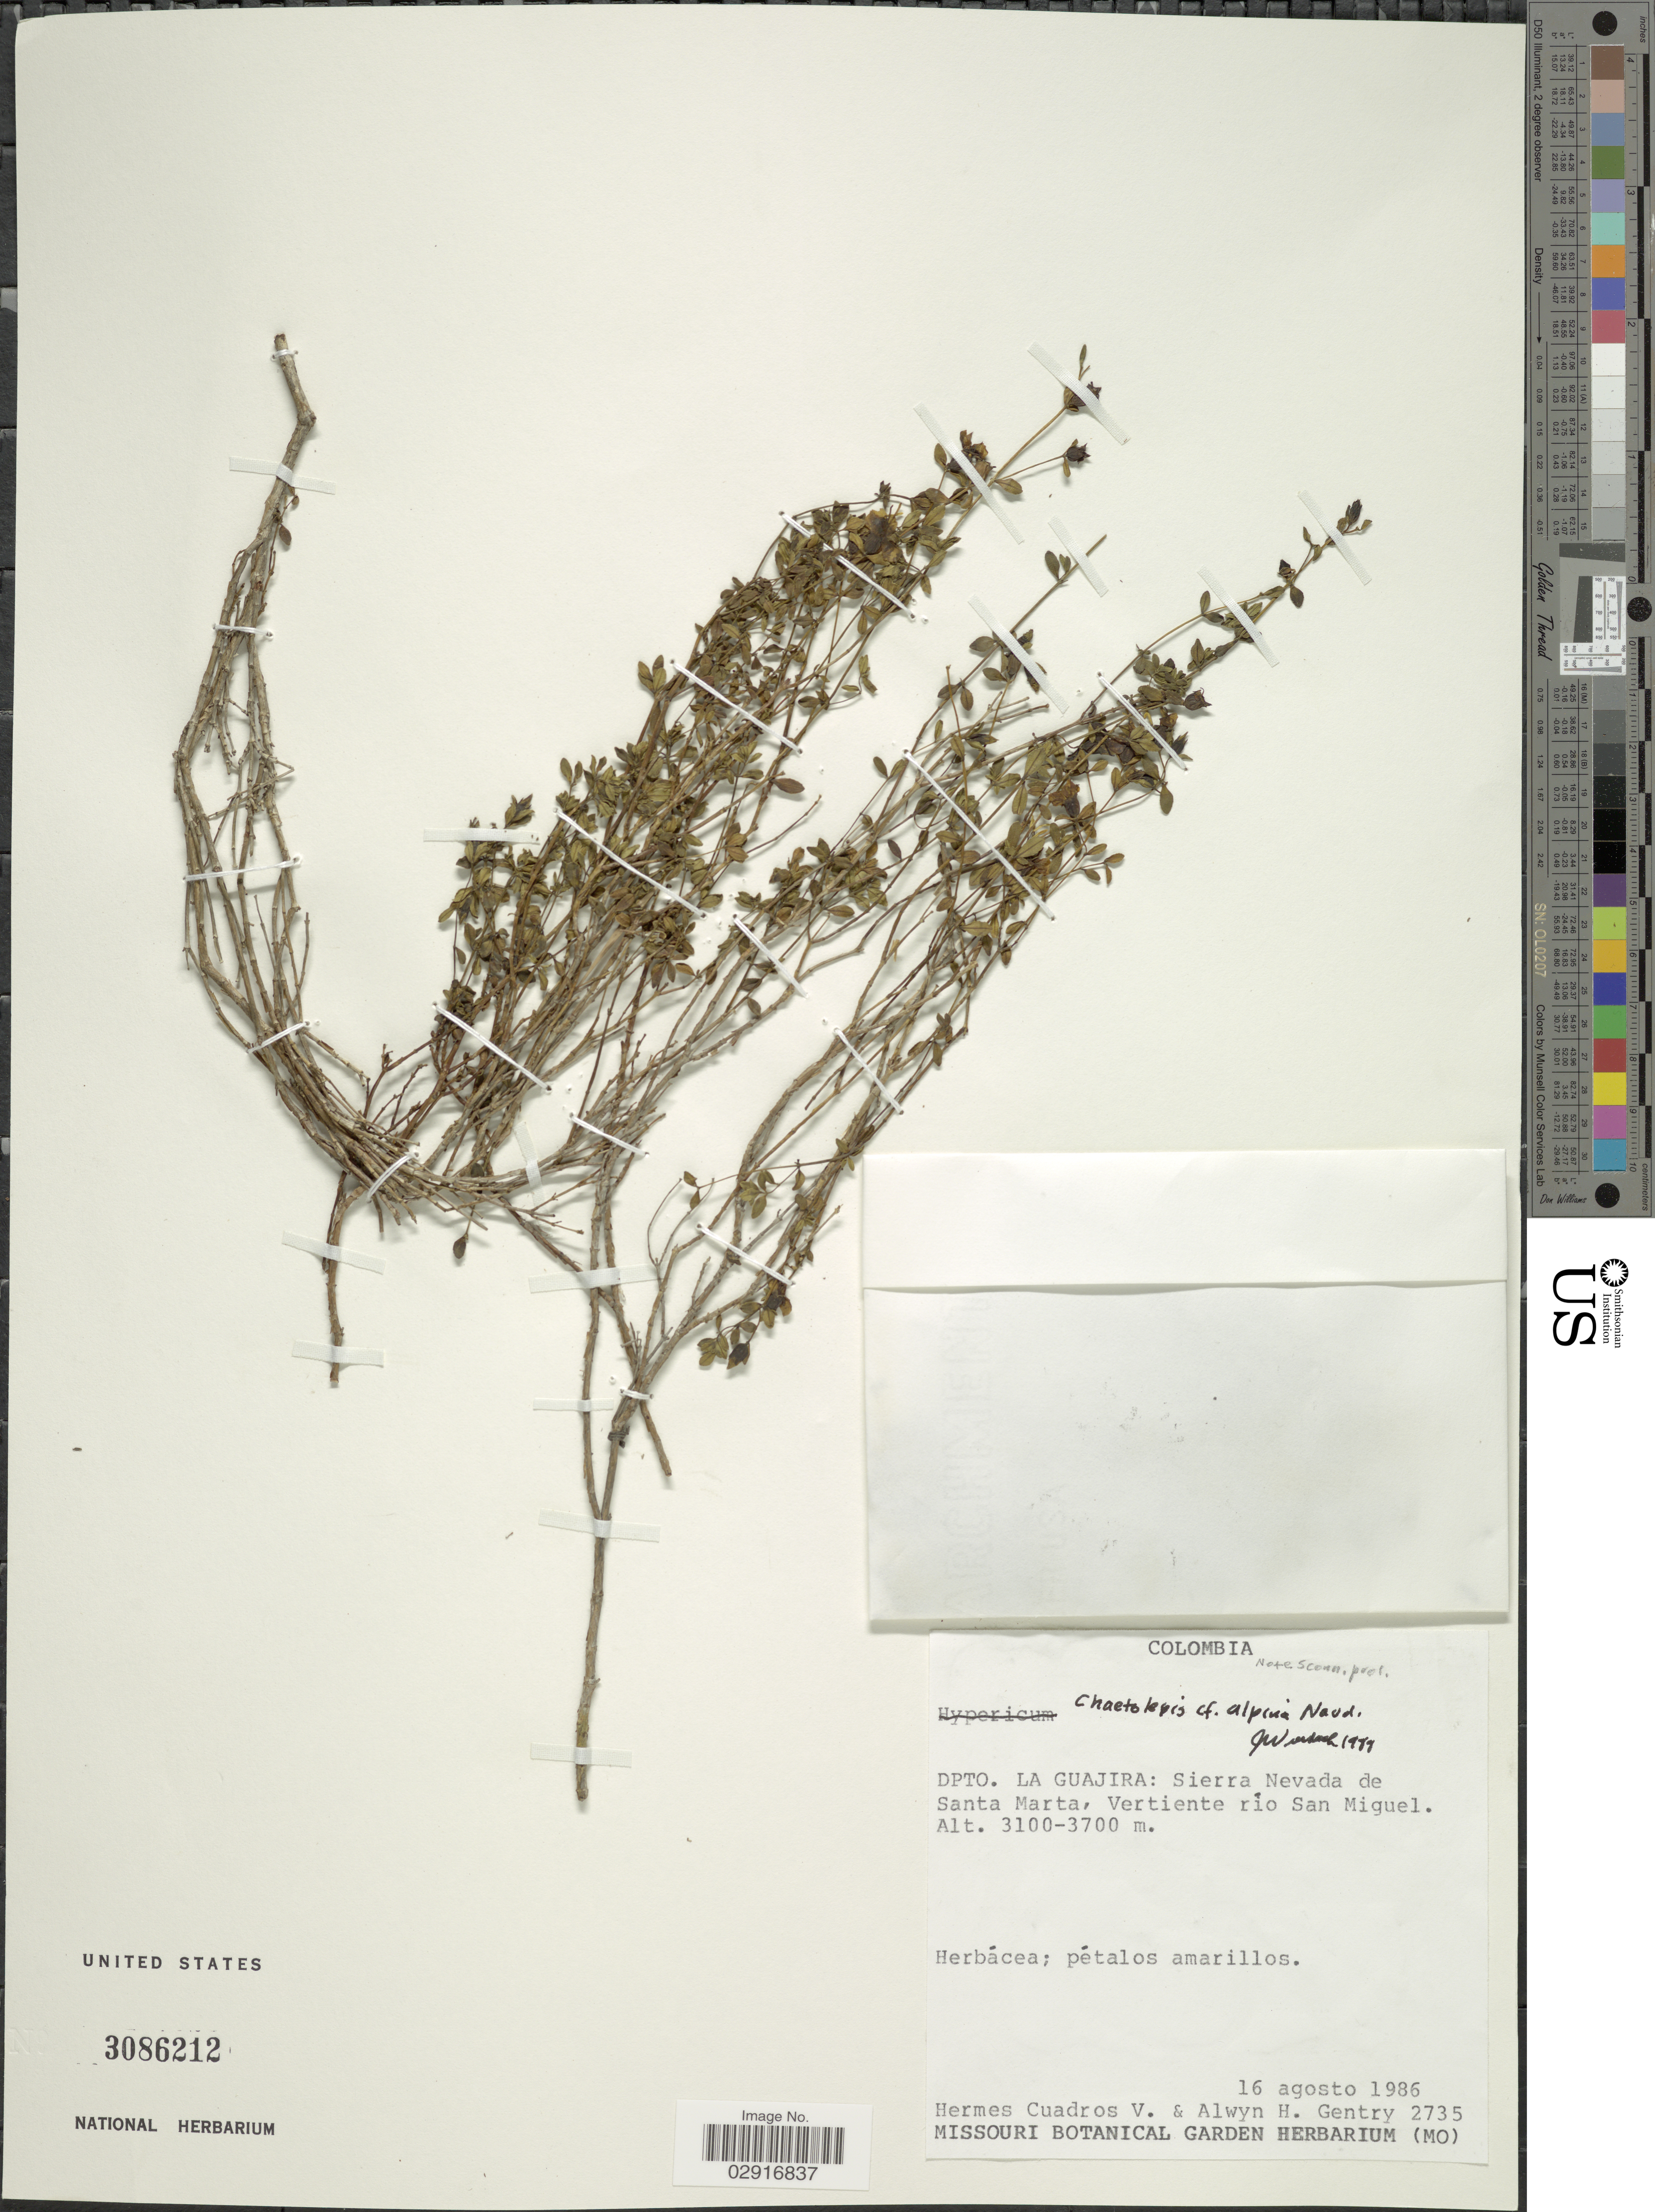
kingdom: Plantae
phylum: Tracheophyta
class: Magnoliopsida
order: Myrtales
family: Melastomataceae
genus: Chaetolepis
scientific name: Chaetolepis alpina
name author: Naudin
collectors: H. Cuadros V. & A. H. Gentry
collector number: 2735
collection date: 1986-08-16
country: Colombia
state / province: La Guajira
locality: Dpto. La Guajira: Sierra Nevada de Santa Marta, Vertiente río San Miguel.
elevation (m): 3100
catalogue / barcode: US 3086212